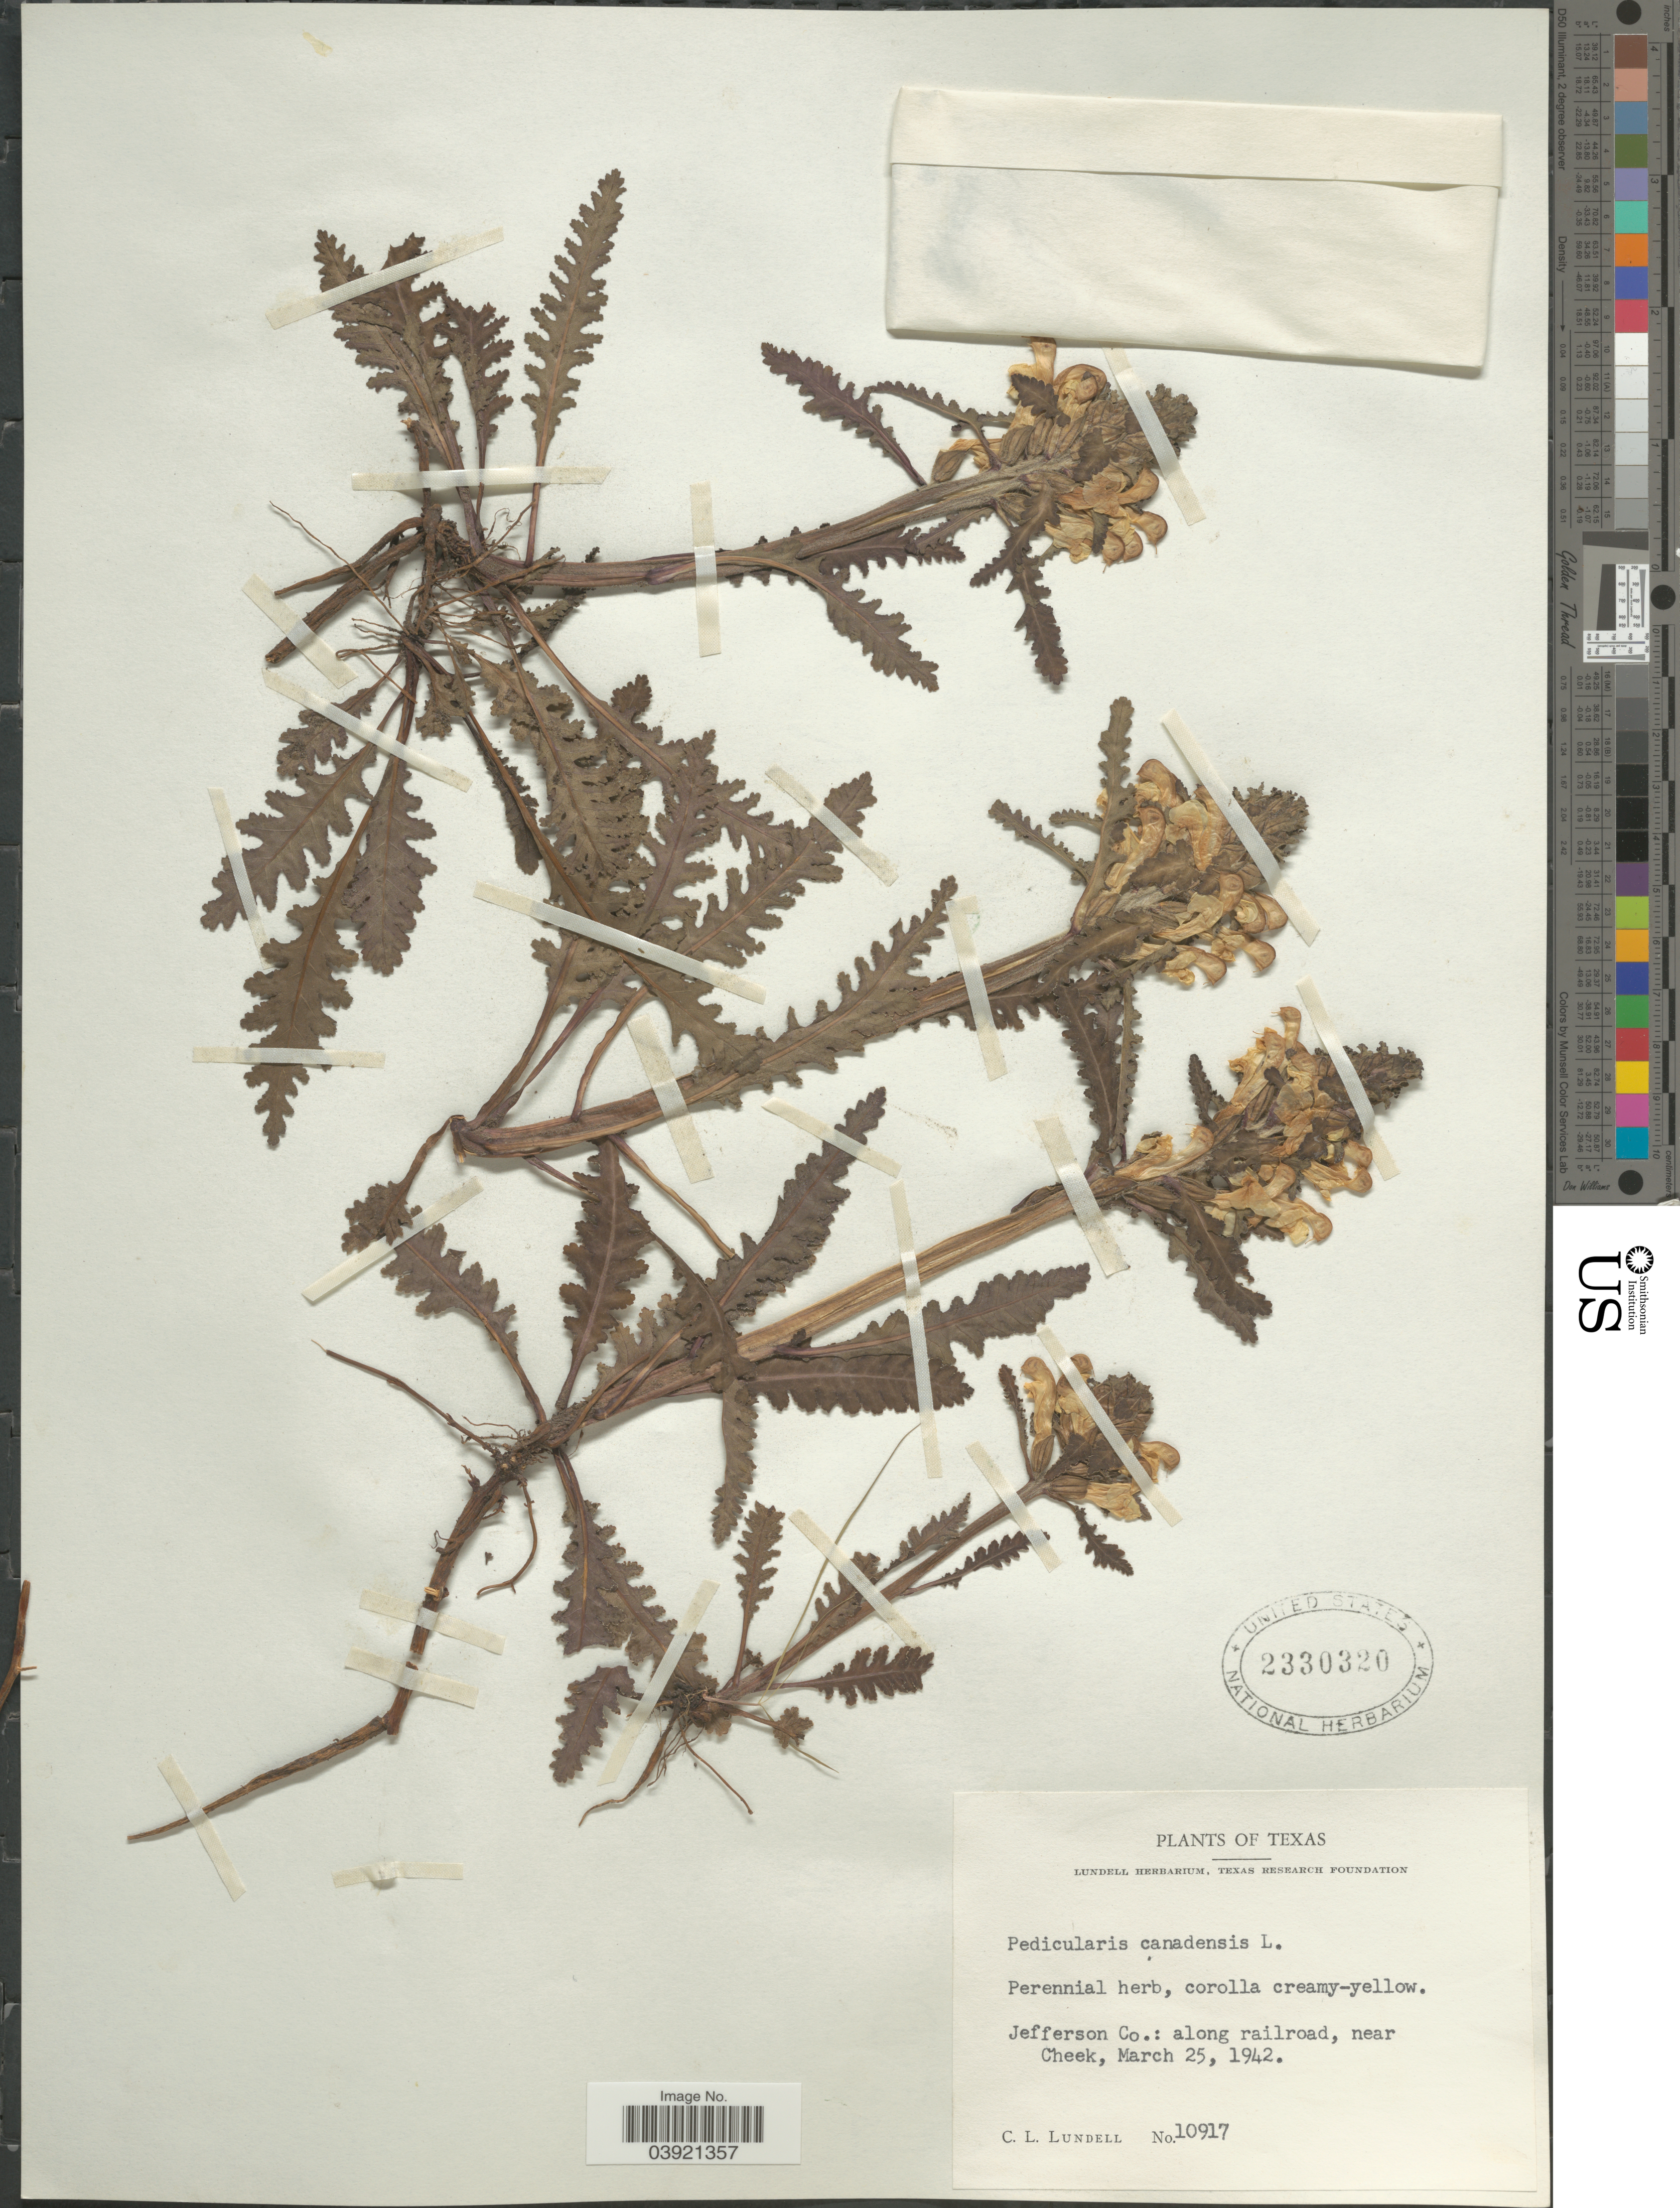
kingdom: Plantae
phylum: Tracheophyta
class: Magnoliopsida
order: Lamiales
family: Orobanchaceae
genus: Pedicularis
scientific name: Pedicularis canadensis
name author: L.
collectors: C. L. Lundell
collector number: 10917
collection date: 1942-03-25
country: United States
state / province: Texas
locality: Jefferson Co.: along railroad, near Cheek.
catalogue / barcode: US 2330320